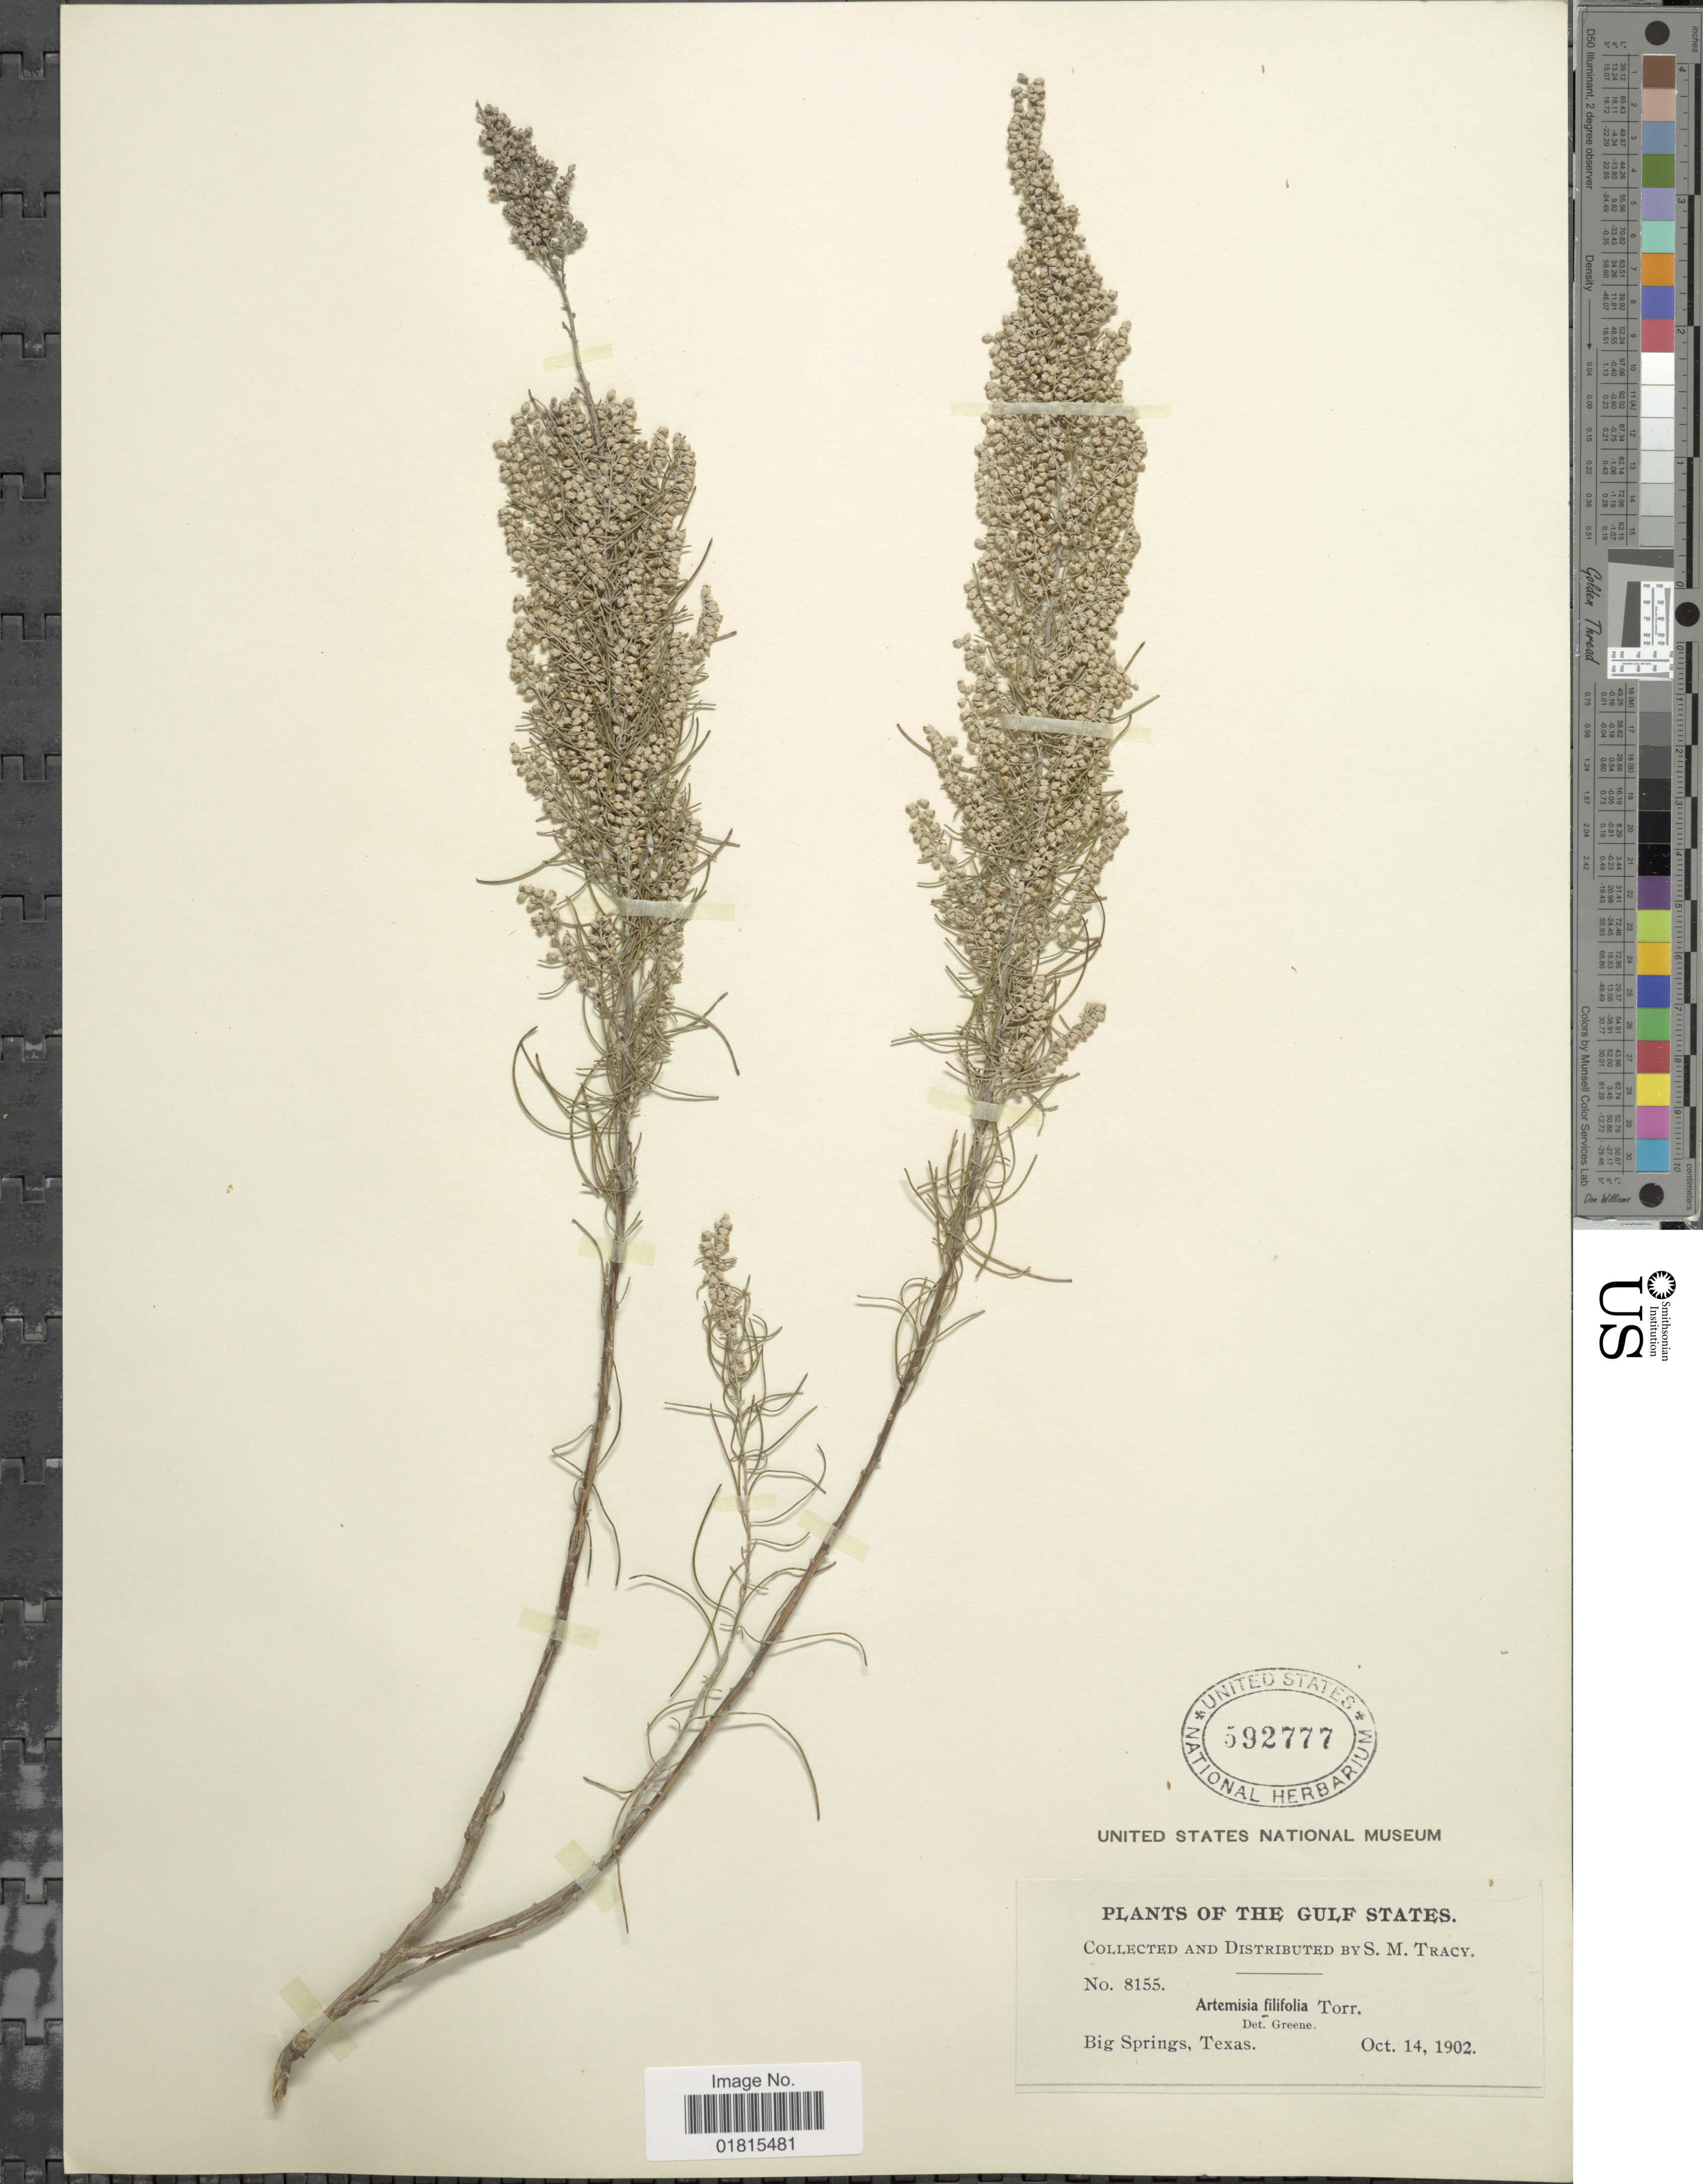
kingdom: Plantae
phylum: Tracheophyta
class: Magnoliopsida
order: Asterales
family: Asteraceae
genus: Artemisia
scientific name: Artemisia filifolia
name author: Torr.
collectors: S. M. Tracy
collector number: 8155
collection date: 1902-10-14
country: United States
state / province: Texas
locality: Gulf States. Big Springs, Texas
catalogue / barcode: US 592777